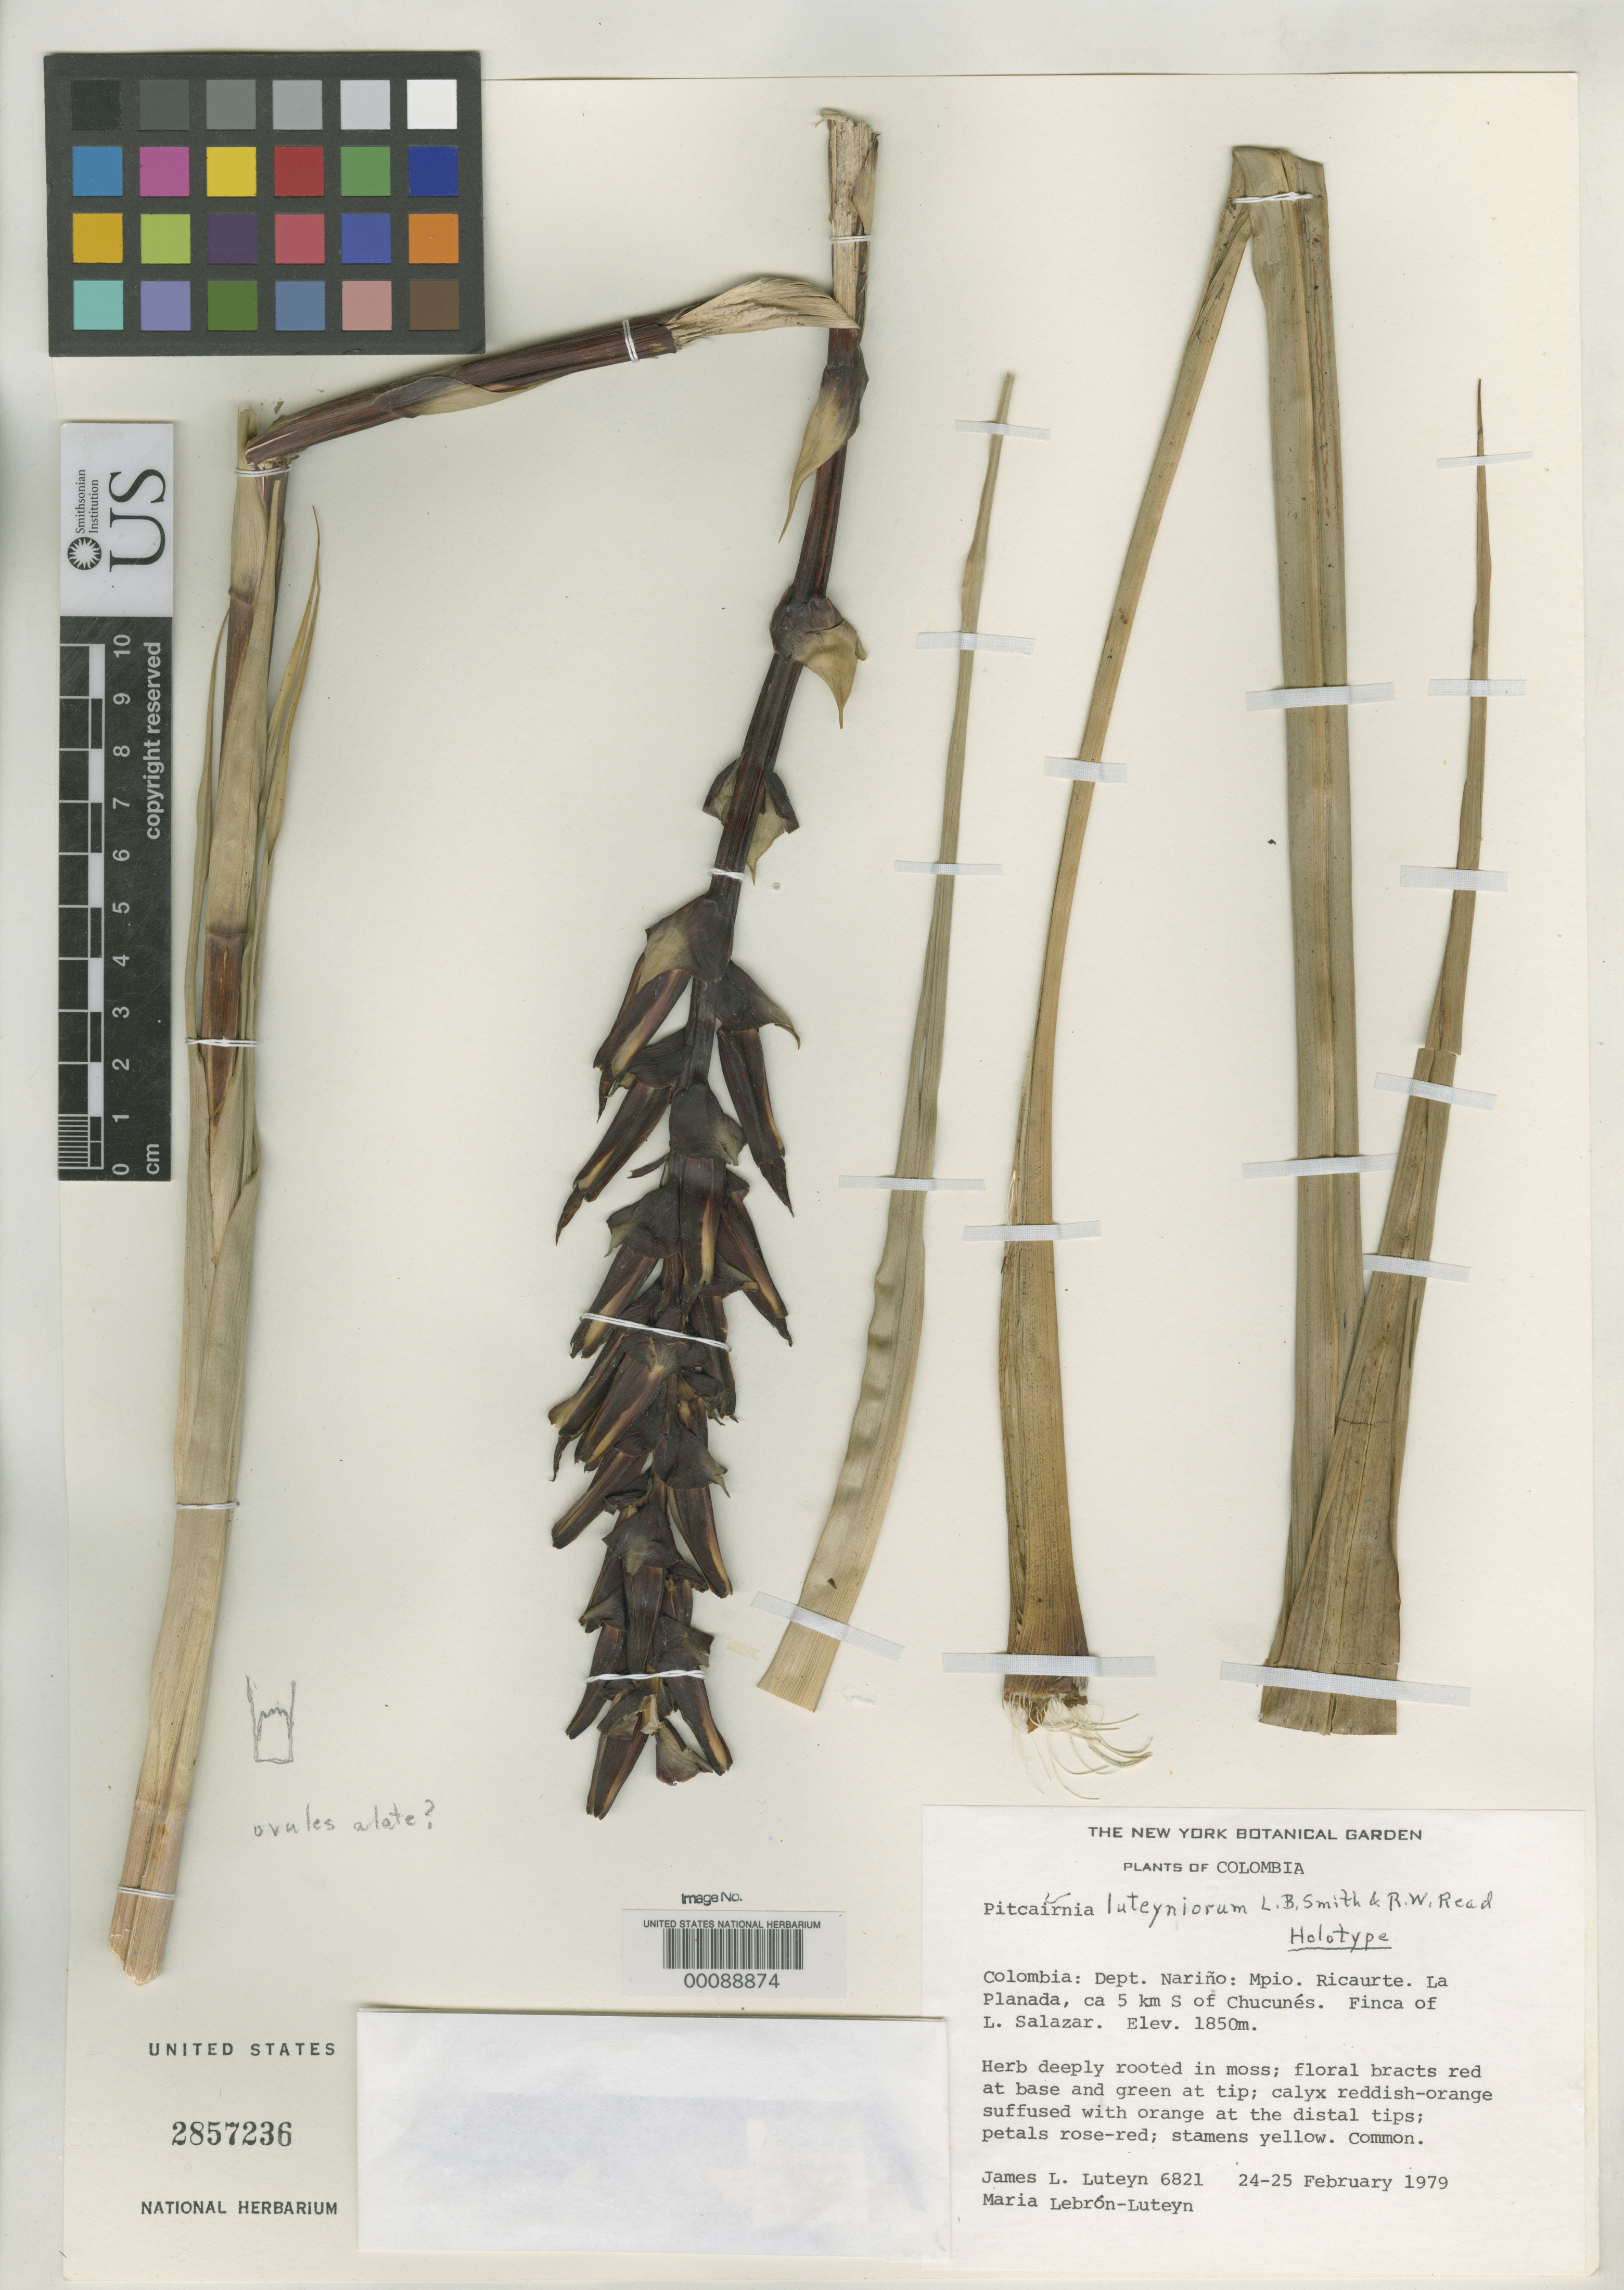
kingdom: Plantae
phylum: Tracheophyta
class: Liliopsida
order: Poales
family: Bromeliaceae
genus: Pitcairnia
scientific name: Pitcairnia luteyniorum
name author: L.B. Sm. & Read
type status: Holotype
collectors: J. L. Luteyn & M. L. Lebrón-Luteyn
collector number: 6821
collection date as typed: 24 Feb 1979 to 25 Feb 1979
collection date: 1979-02-24/1979-02-25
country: Colombia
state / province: Nariño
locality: Ricaurte, La Planada, 5 km S of Chucunes.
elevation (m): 1850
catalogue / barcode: US 2857236